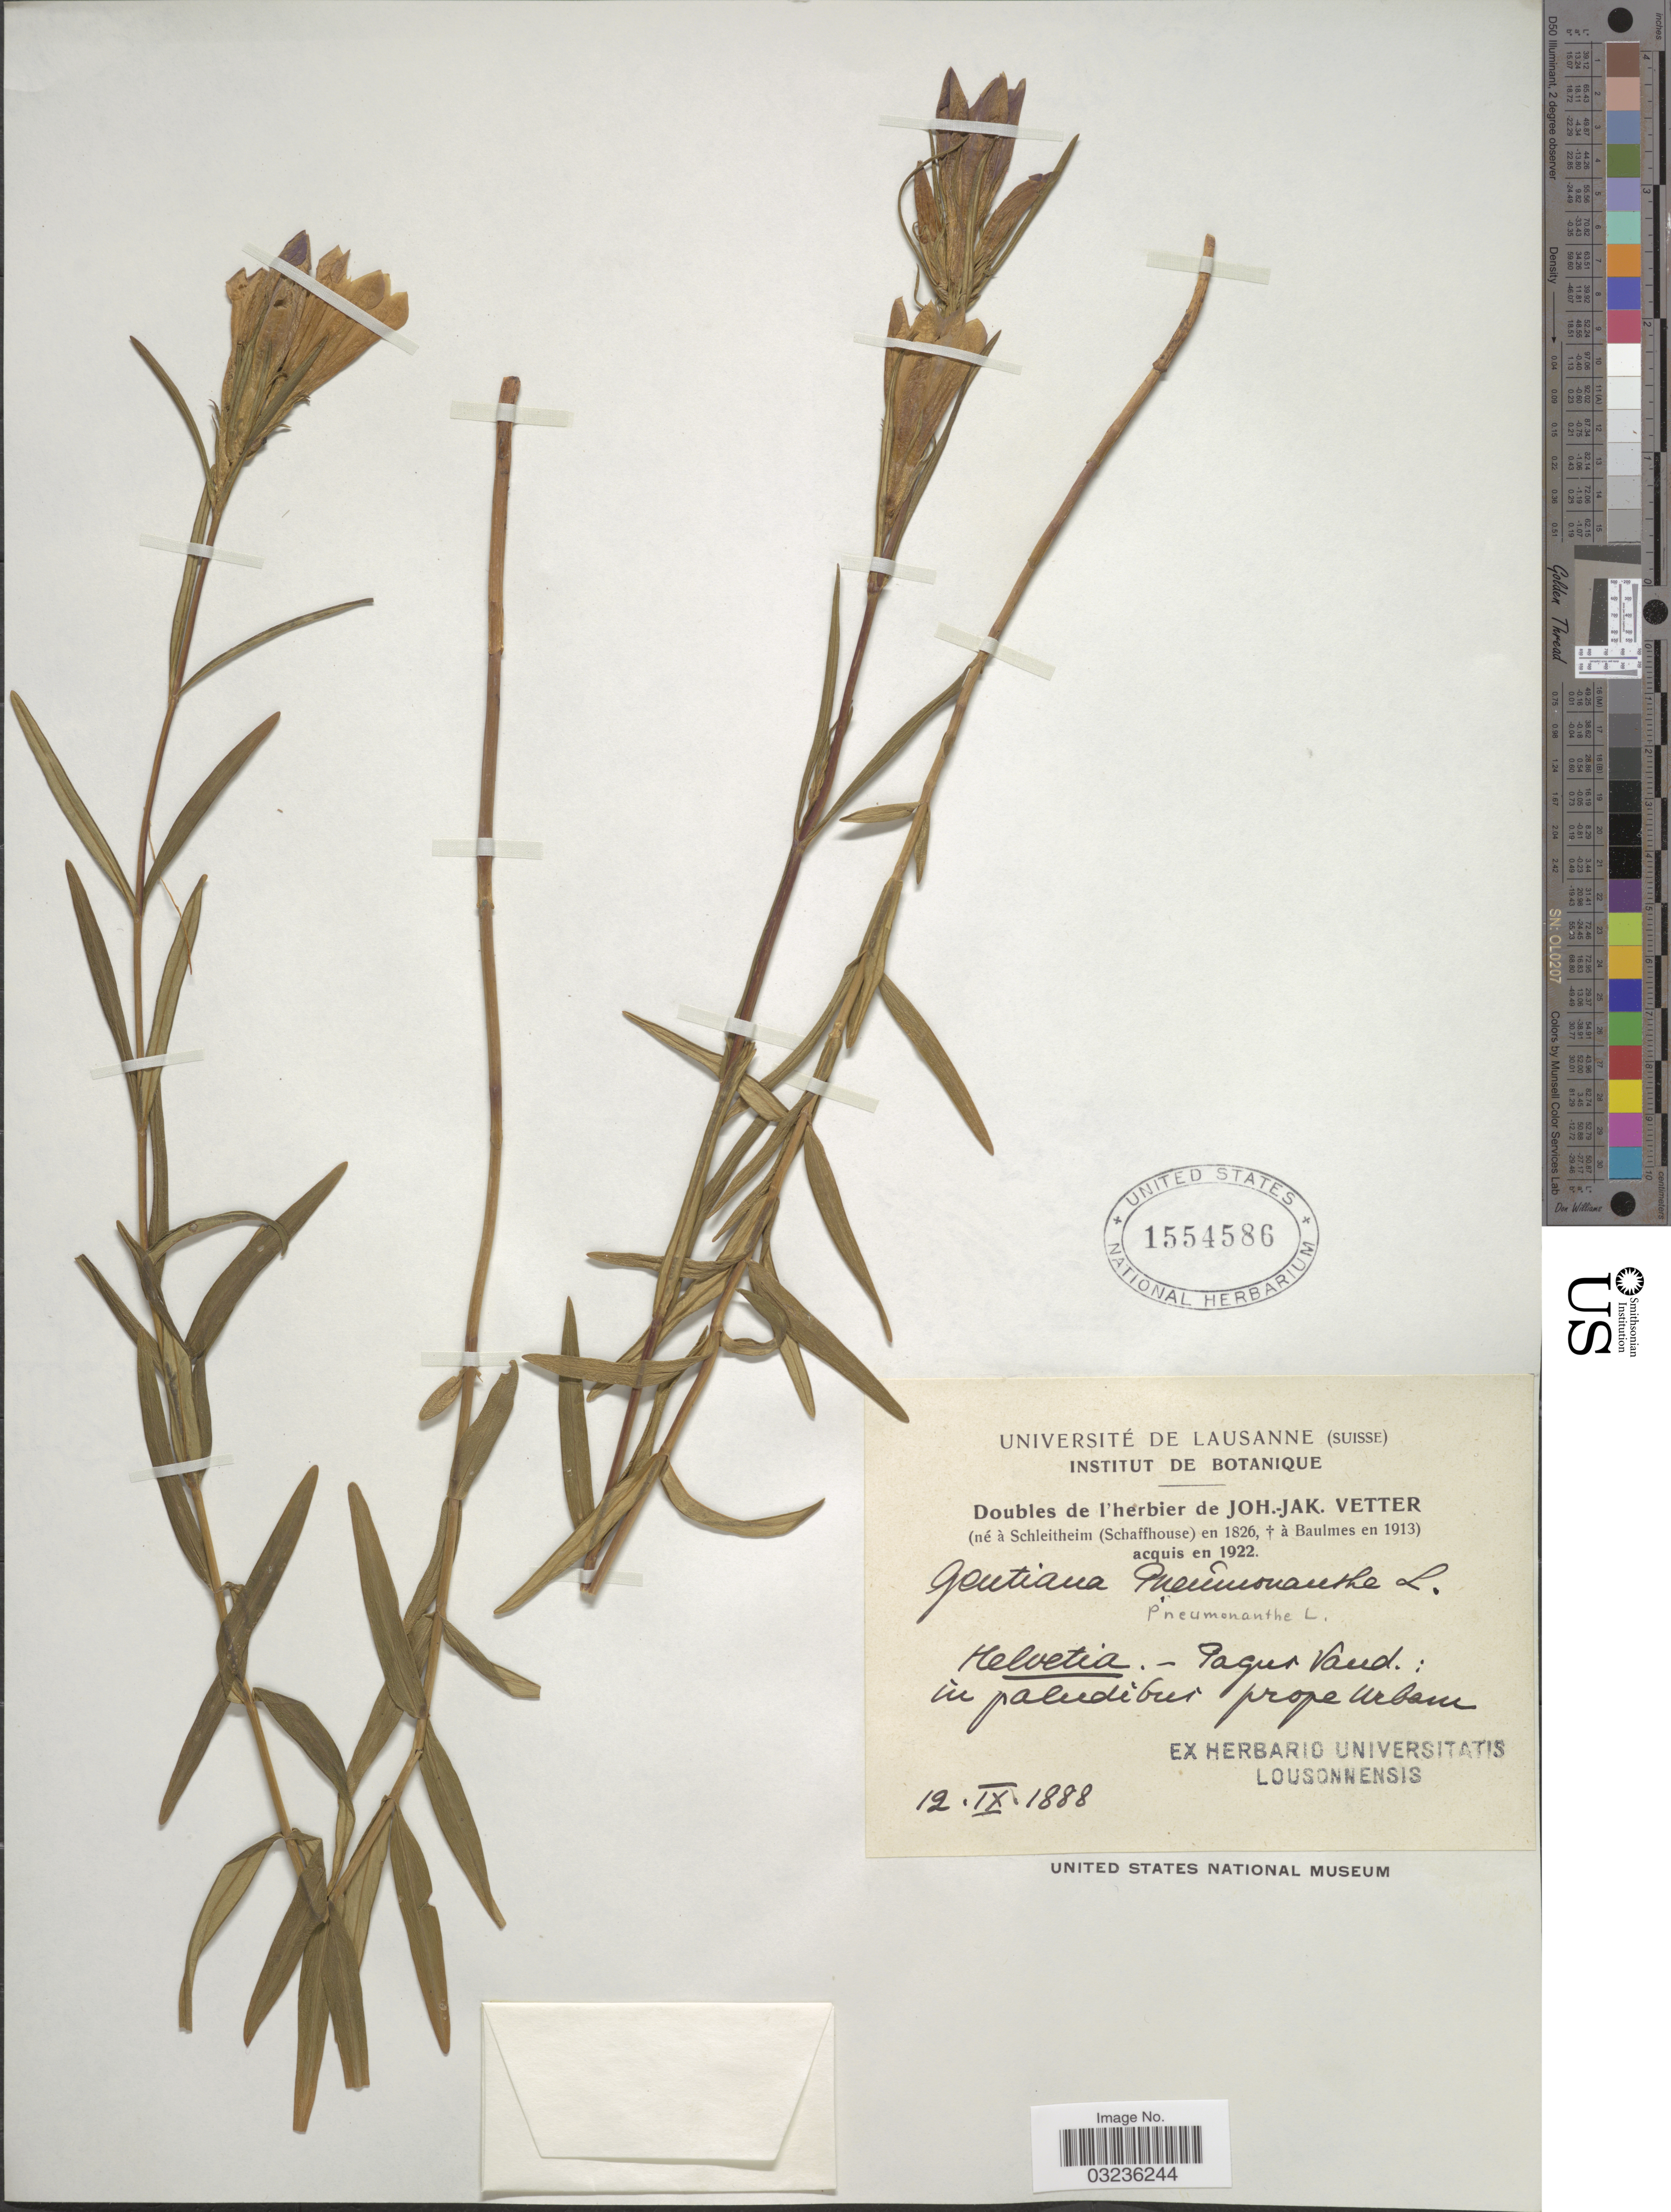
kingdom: Plantae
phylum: Tracheophyta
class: Magnoliopsida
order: Gentianales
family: Gentianaceae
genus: Gentiana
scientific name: Gentiana pneumonanthe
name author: L.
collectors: ex herb. J.J. Vetter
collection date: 1888-09-12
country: Switzerland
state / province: Vaud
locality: Helvetia: Pagur Vaud: in paludibur prope urbam.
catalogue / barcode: US 1554586